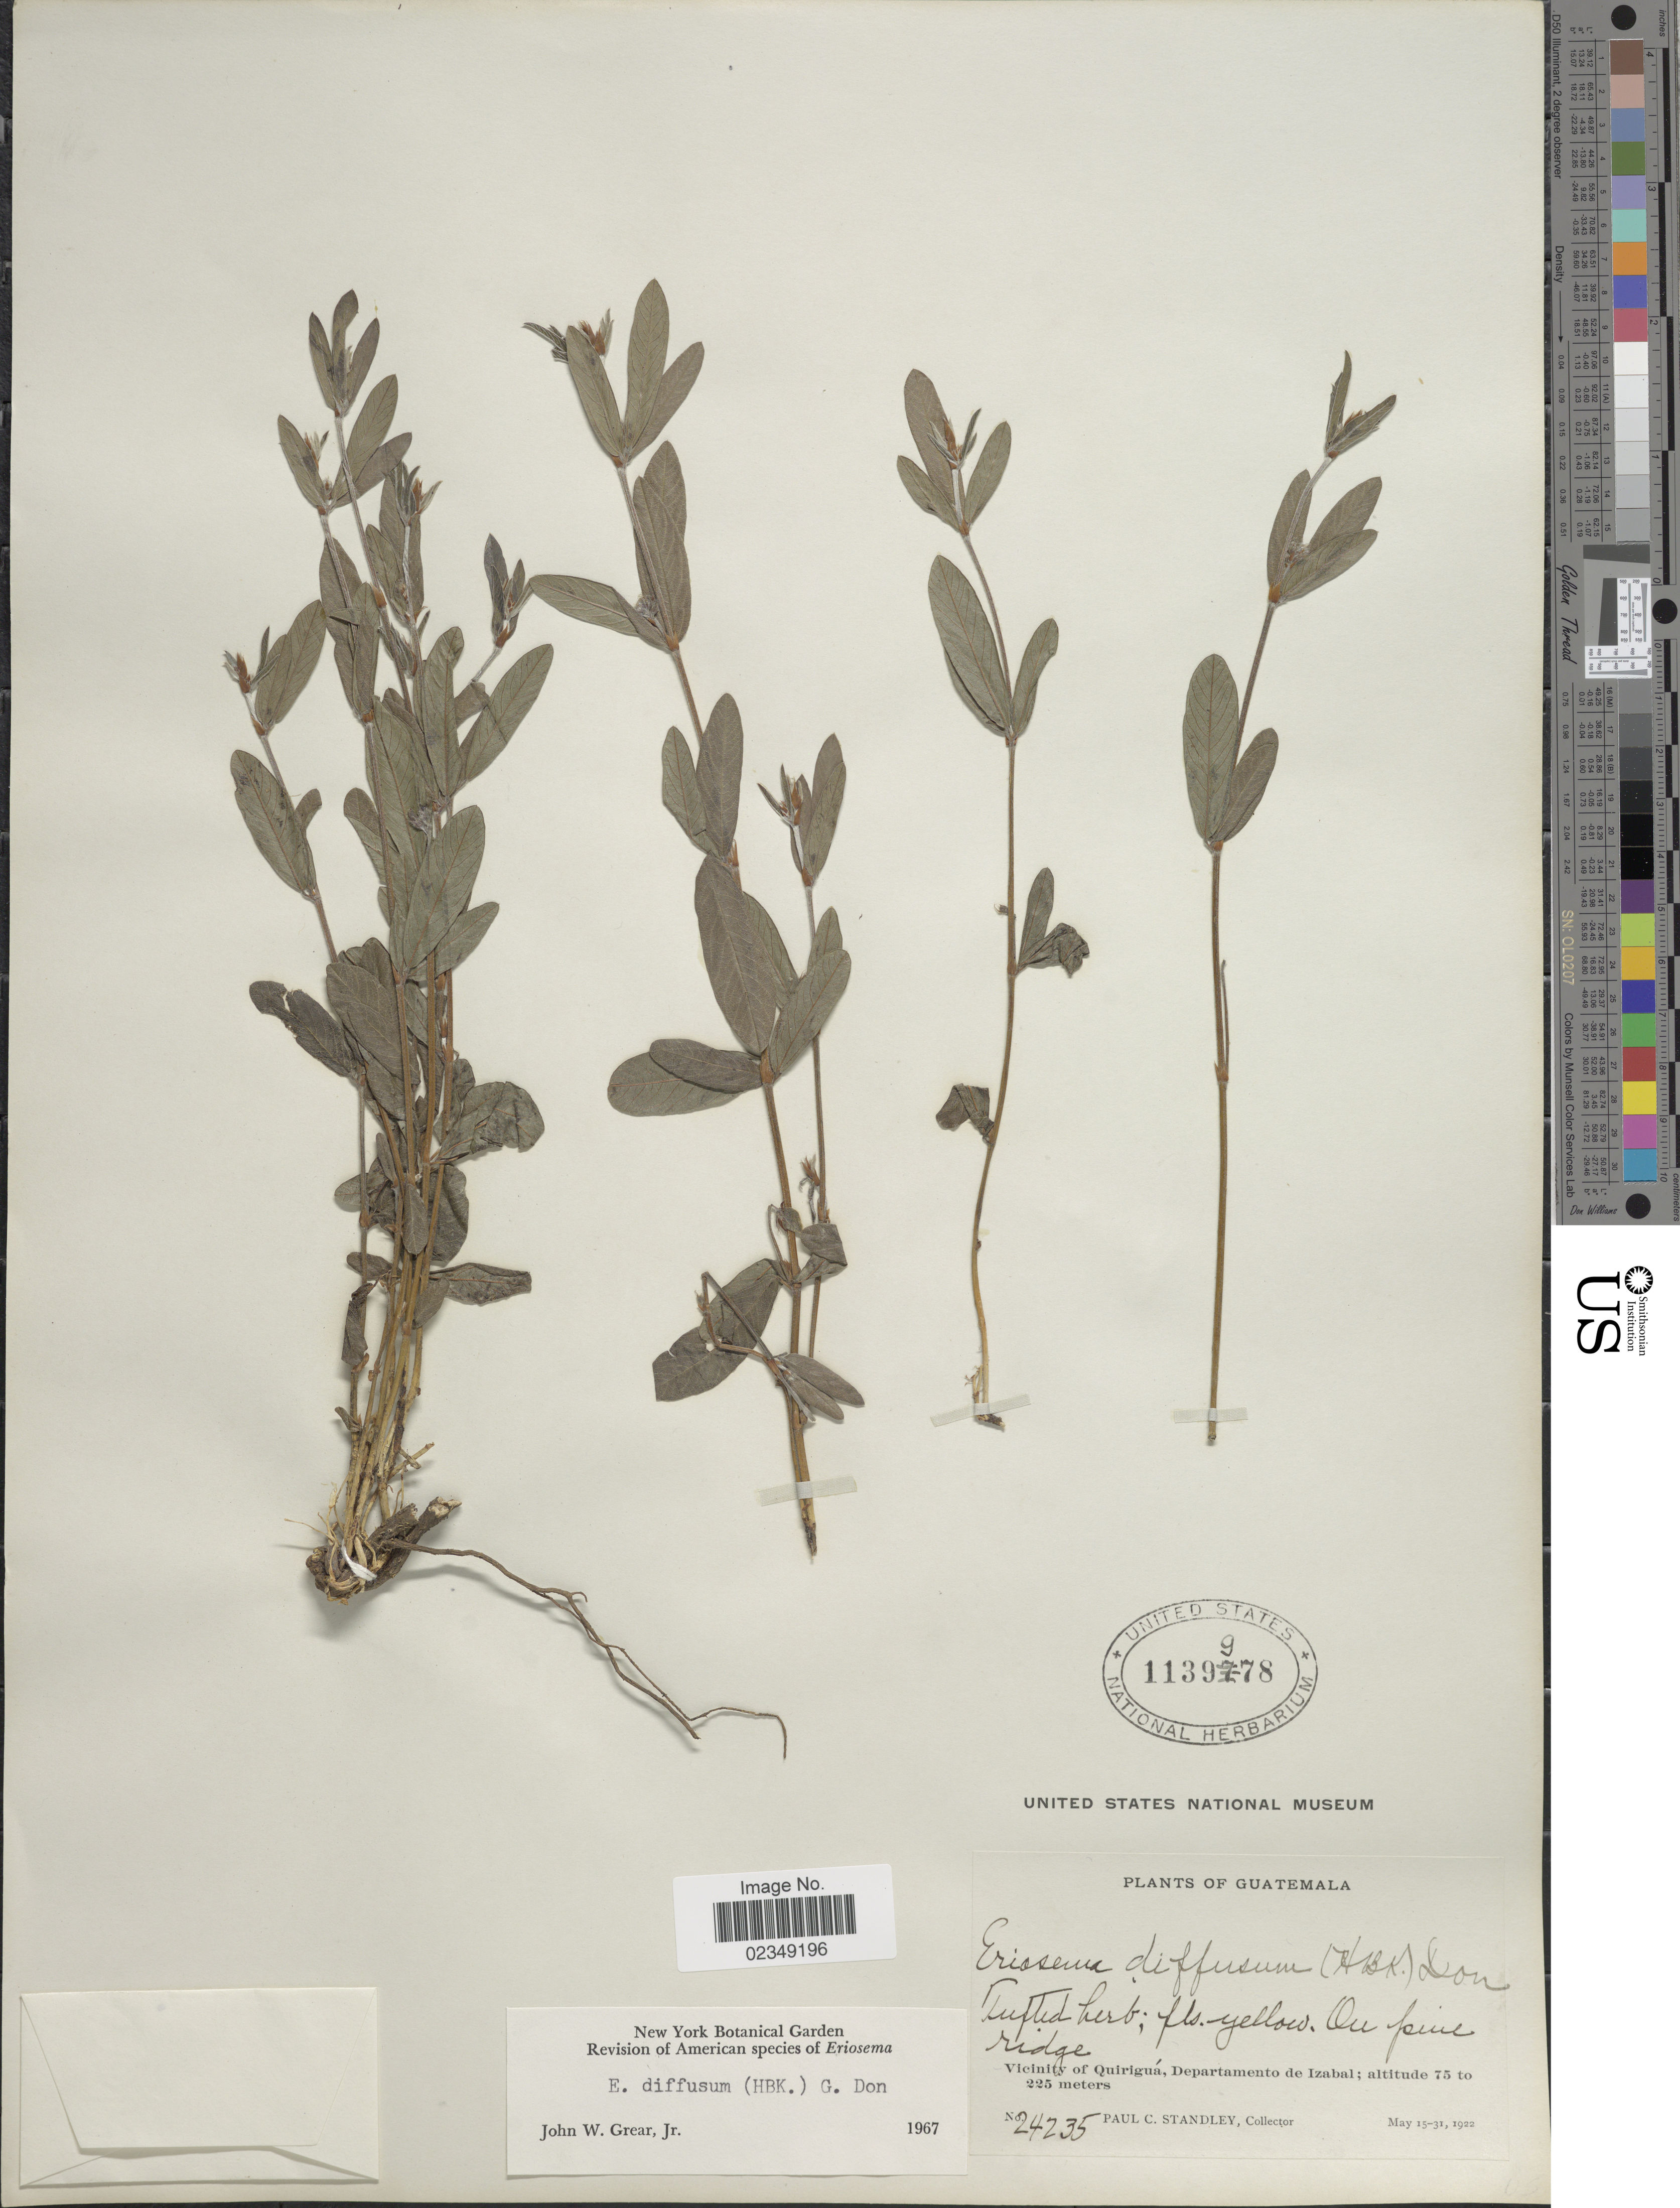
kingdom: Plantae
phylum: Tracheophyta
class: Magnoliopsida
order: Fabales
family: Fabaceae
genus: Eriosema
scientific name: Eriosema diffusum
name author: (Kunth) G. Don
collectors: P. C. Standley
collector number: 24235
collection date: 1922-05-15/1922-05-31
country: Guatemala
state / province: Izabal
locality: Vicinity of Quirigua, Departamento de Izabal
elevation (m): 75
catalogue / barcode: US 1139978